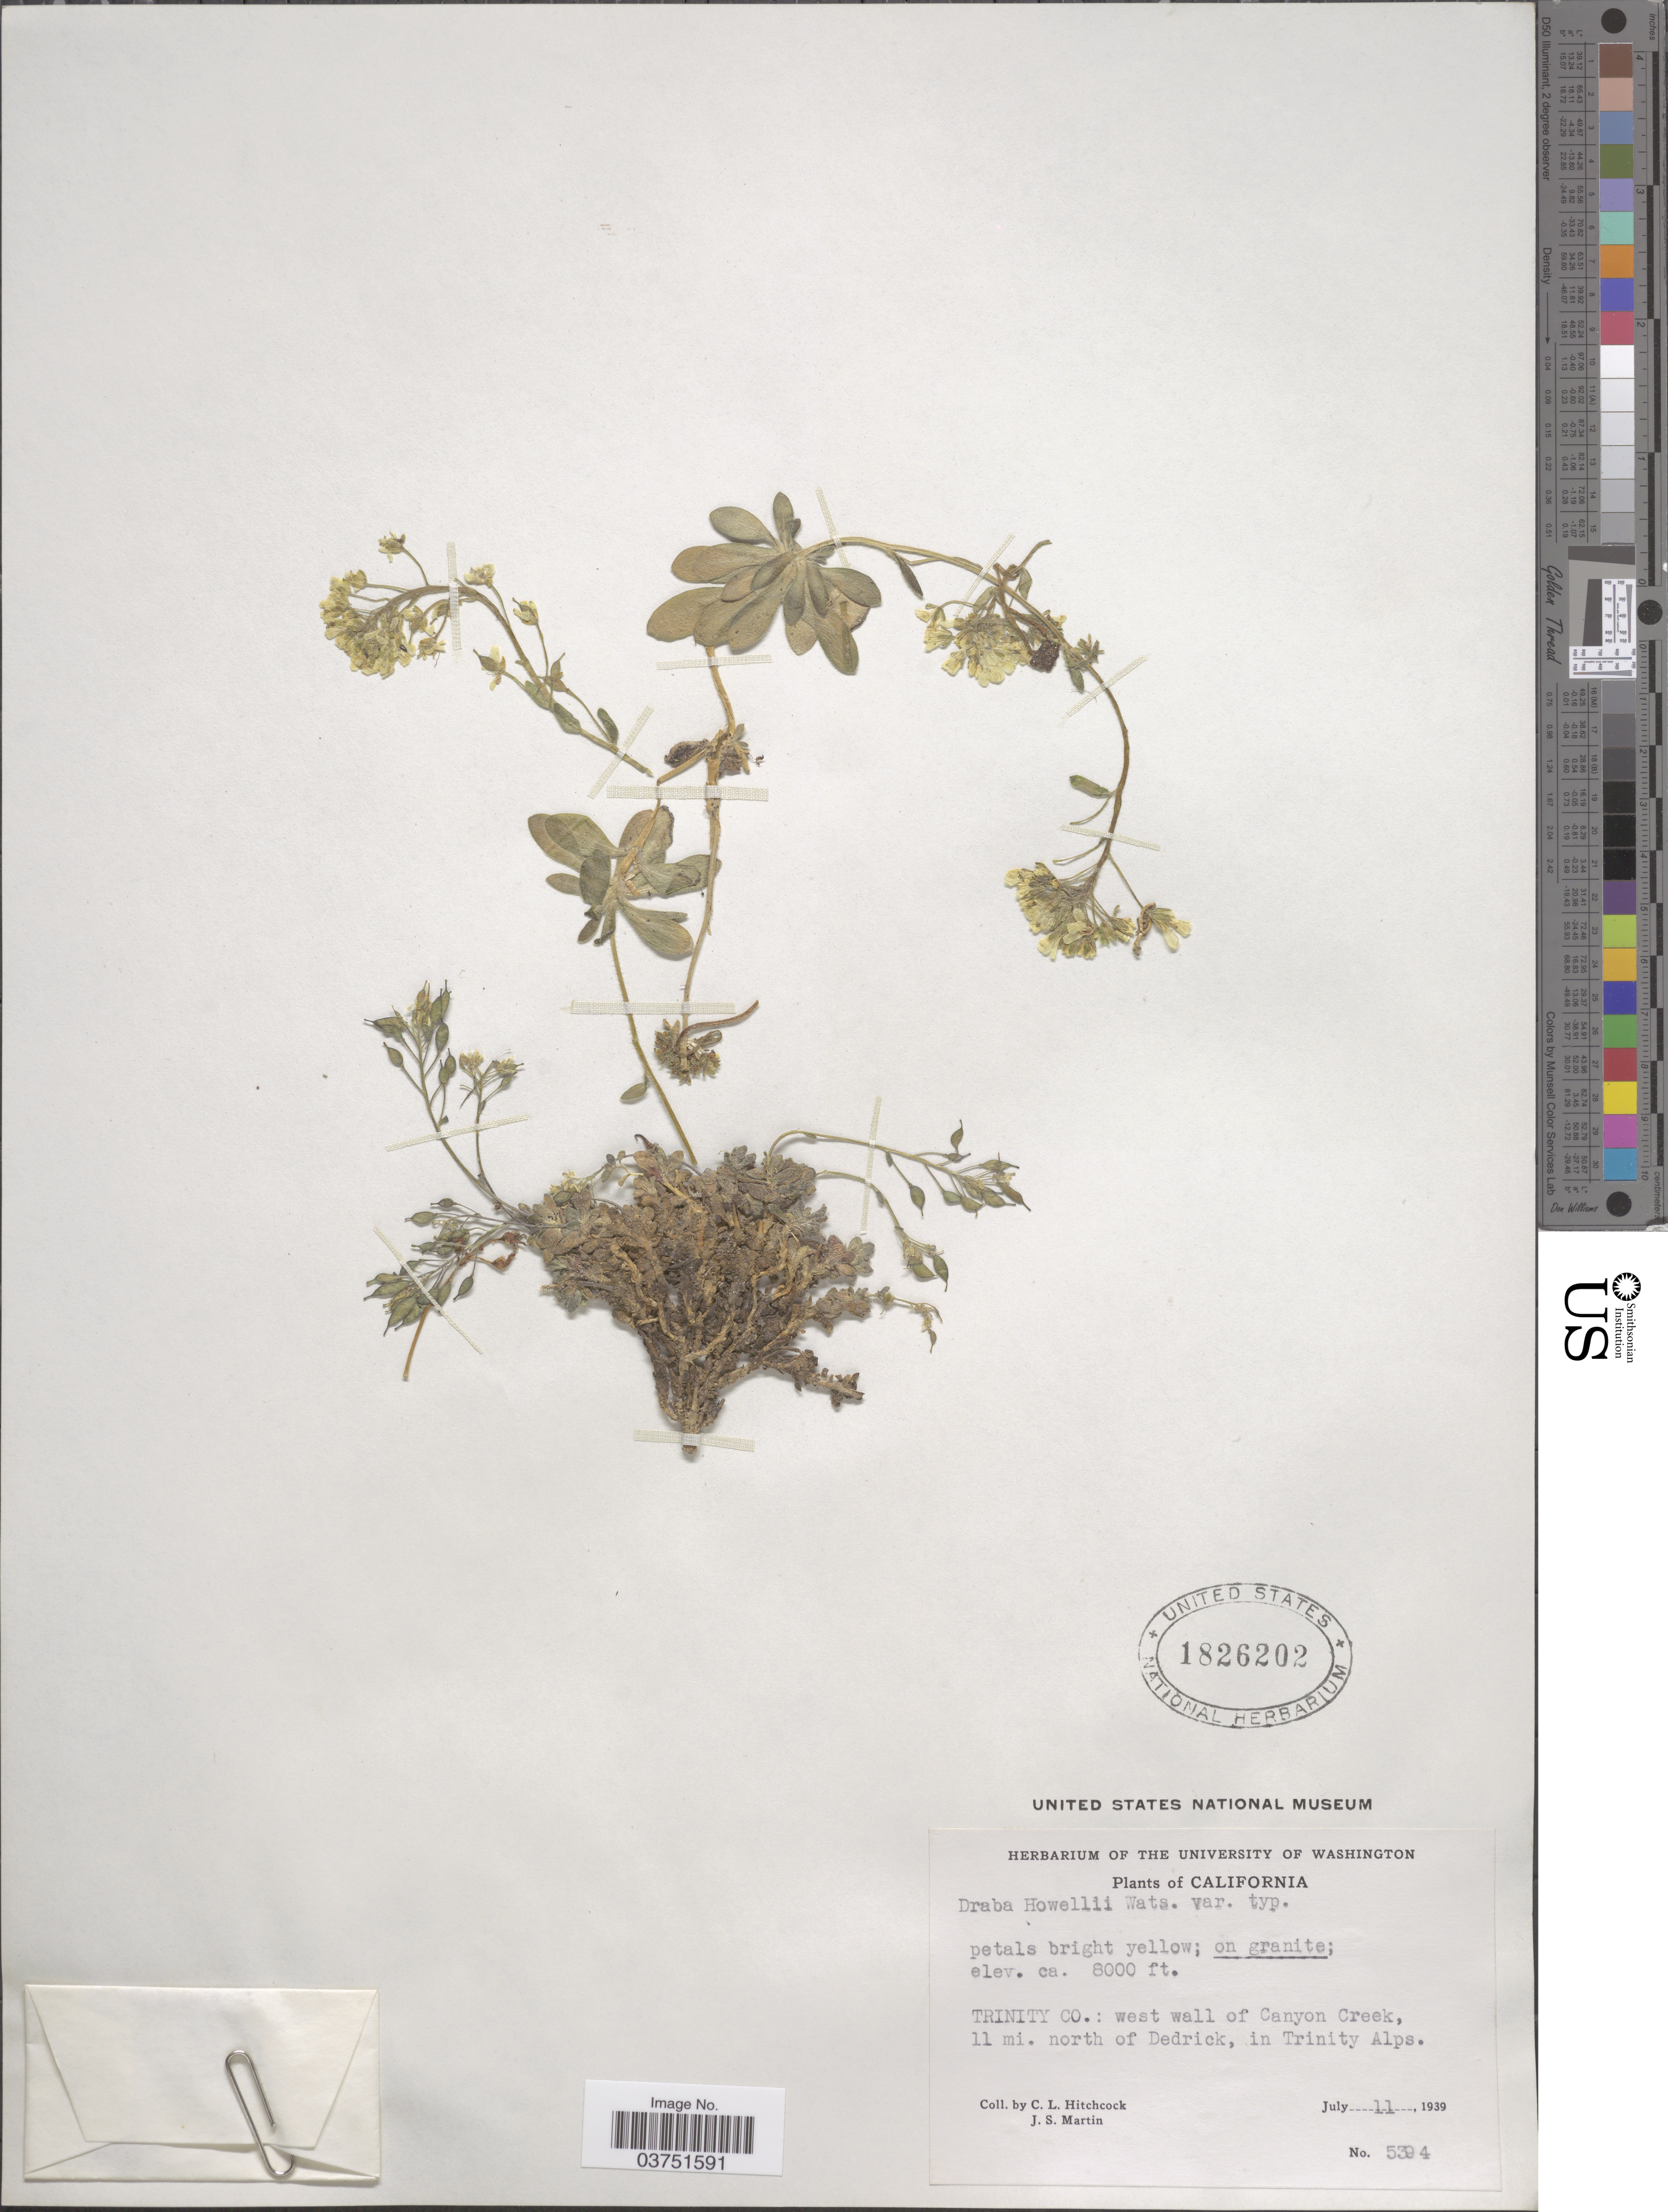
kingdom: Plantae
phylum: Tracheophyta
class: Magnoliopsida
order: Brassicales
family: Brassicaceae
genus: Draba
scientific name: Draba howellii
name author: S. Watson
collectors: C. L. Hitchcock & J. S. Martin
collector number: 5394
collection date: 1939-07-11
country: United States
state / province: California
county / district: Trinity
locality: Trinity Co.: west wall of Canyon Creek, 11 mi. north of Dedrick, in Trinity Alpes.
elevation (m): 2438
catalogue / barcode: US 1826202